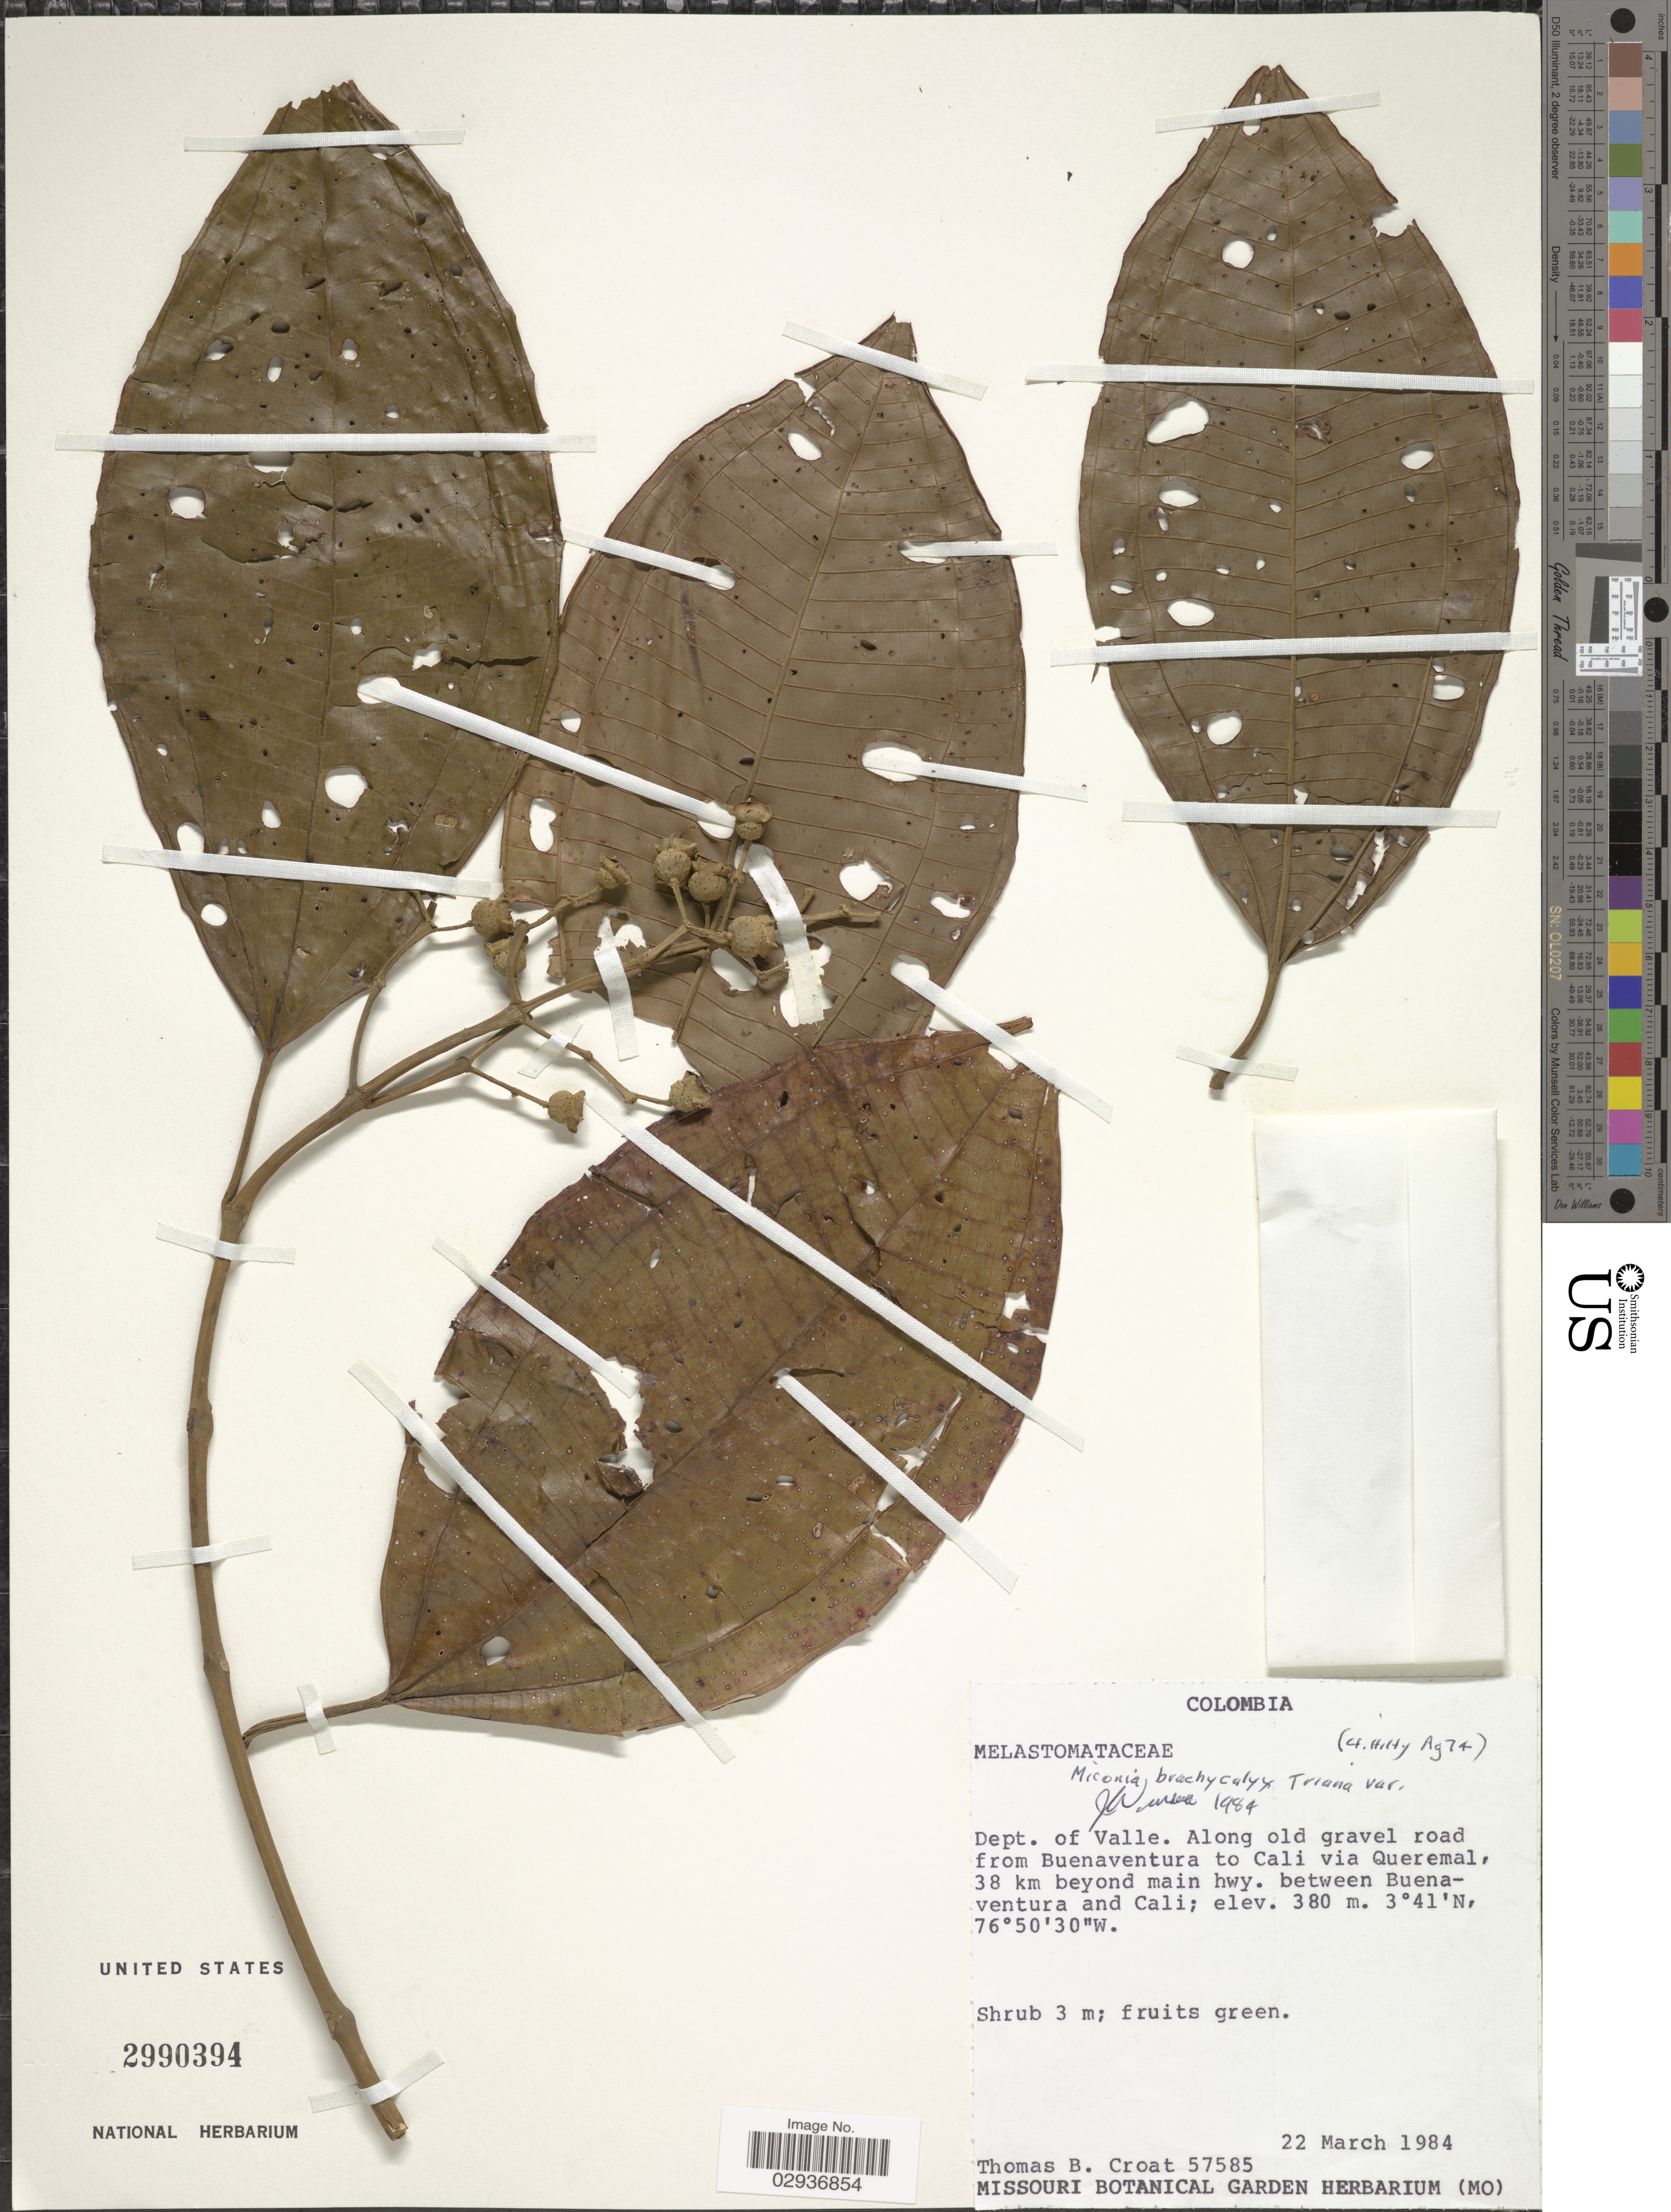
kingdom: Plantae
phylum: Tracheophyta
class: Magnoliopsida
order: Myrtales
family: Melastomataceae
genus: Miconia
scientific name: Miconia brachycalyx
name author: Triana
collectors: T. B. Croat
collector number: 57585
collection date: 1984-03-22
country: Colombia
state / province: Valle del Cauca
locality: Dept. of Valle. Along old gravel road from Buenaventura to Cali via Queremal, 38 km beyond main hwy. between Buenaventura and Cali.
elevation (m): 380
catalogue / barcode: US 2990394